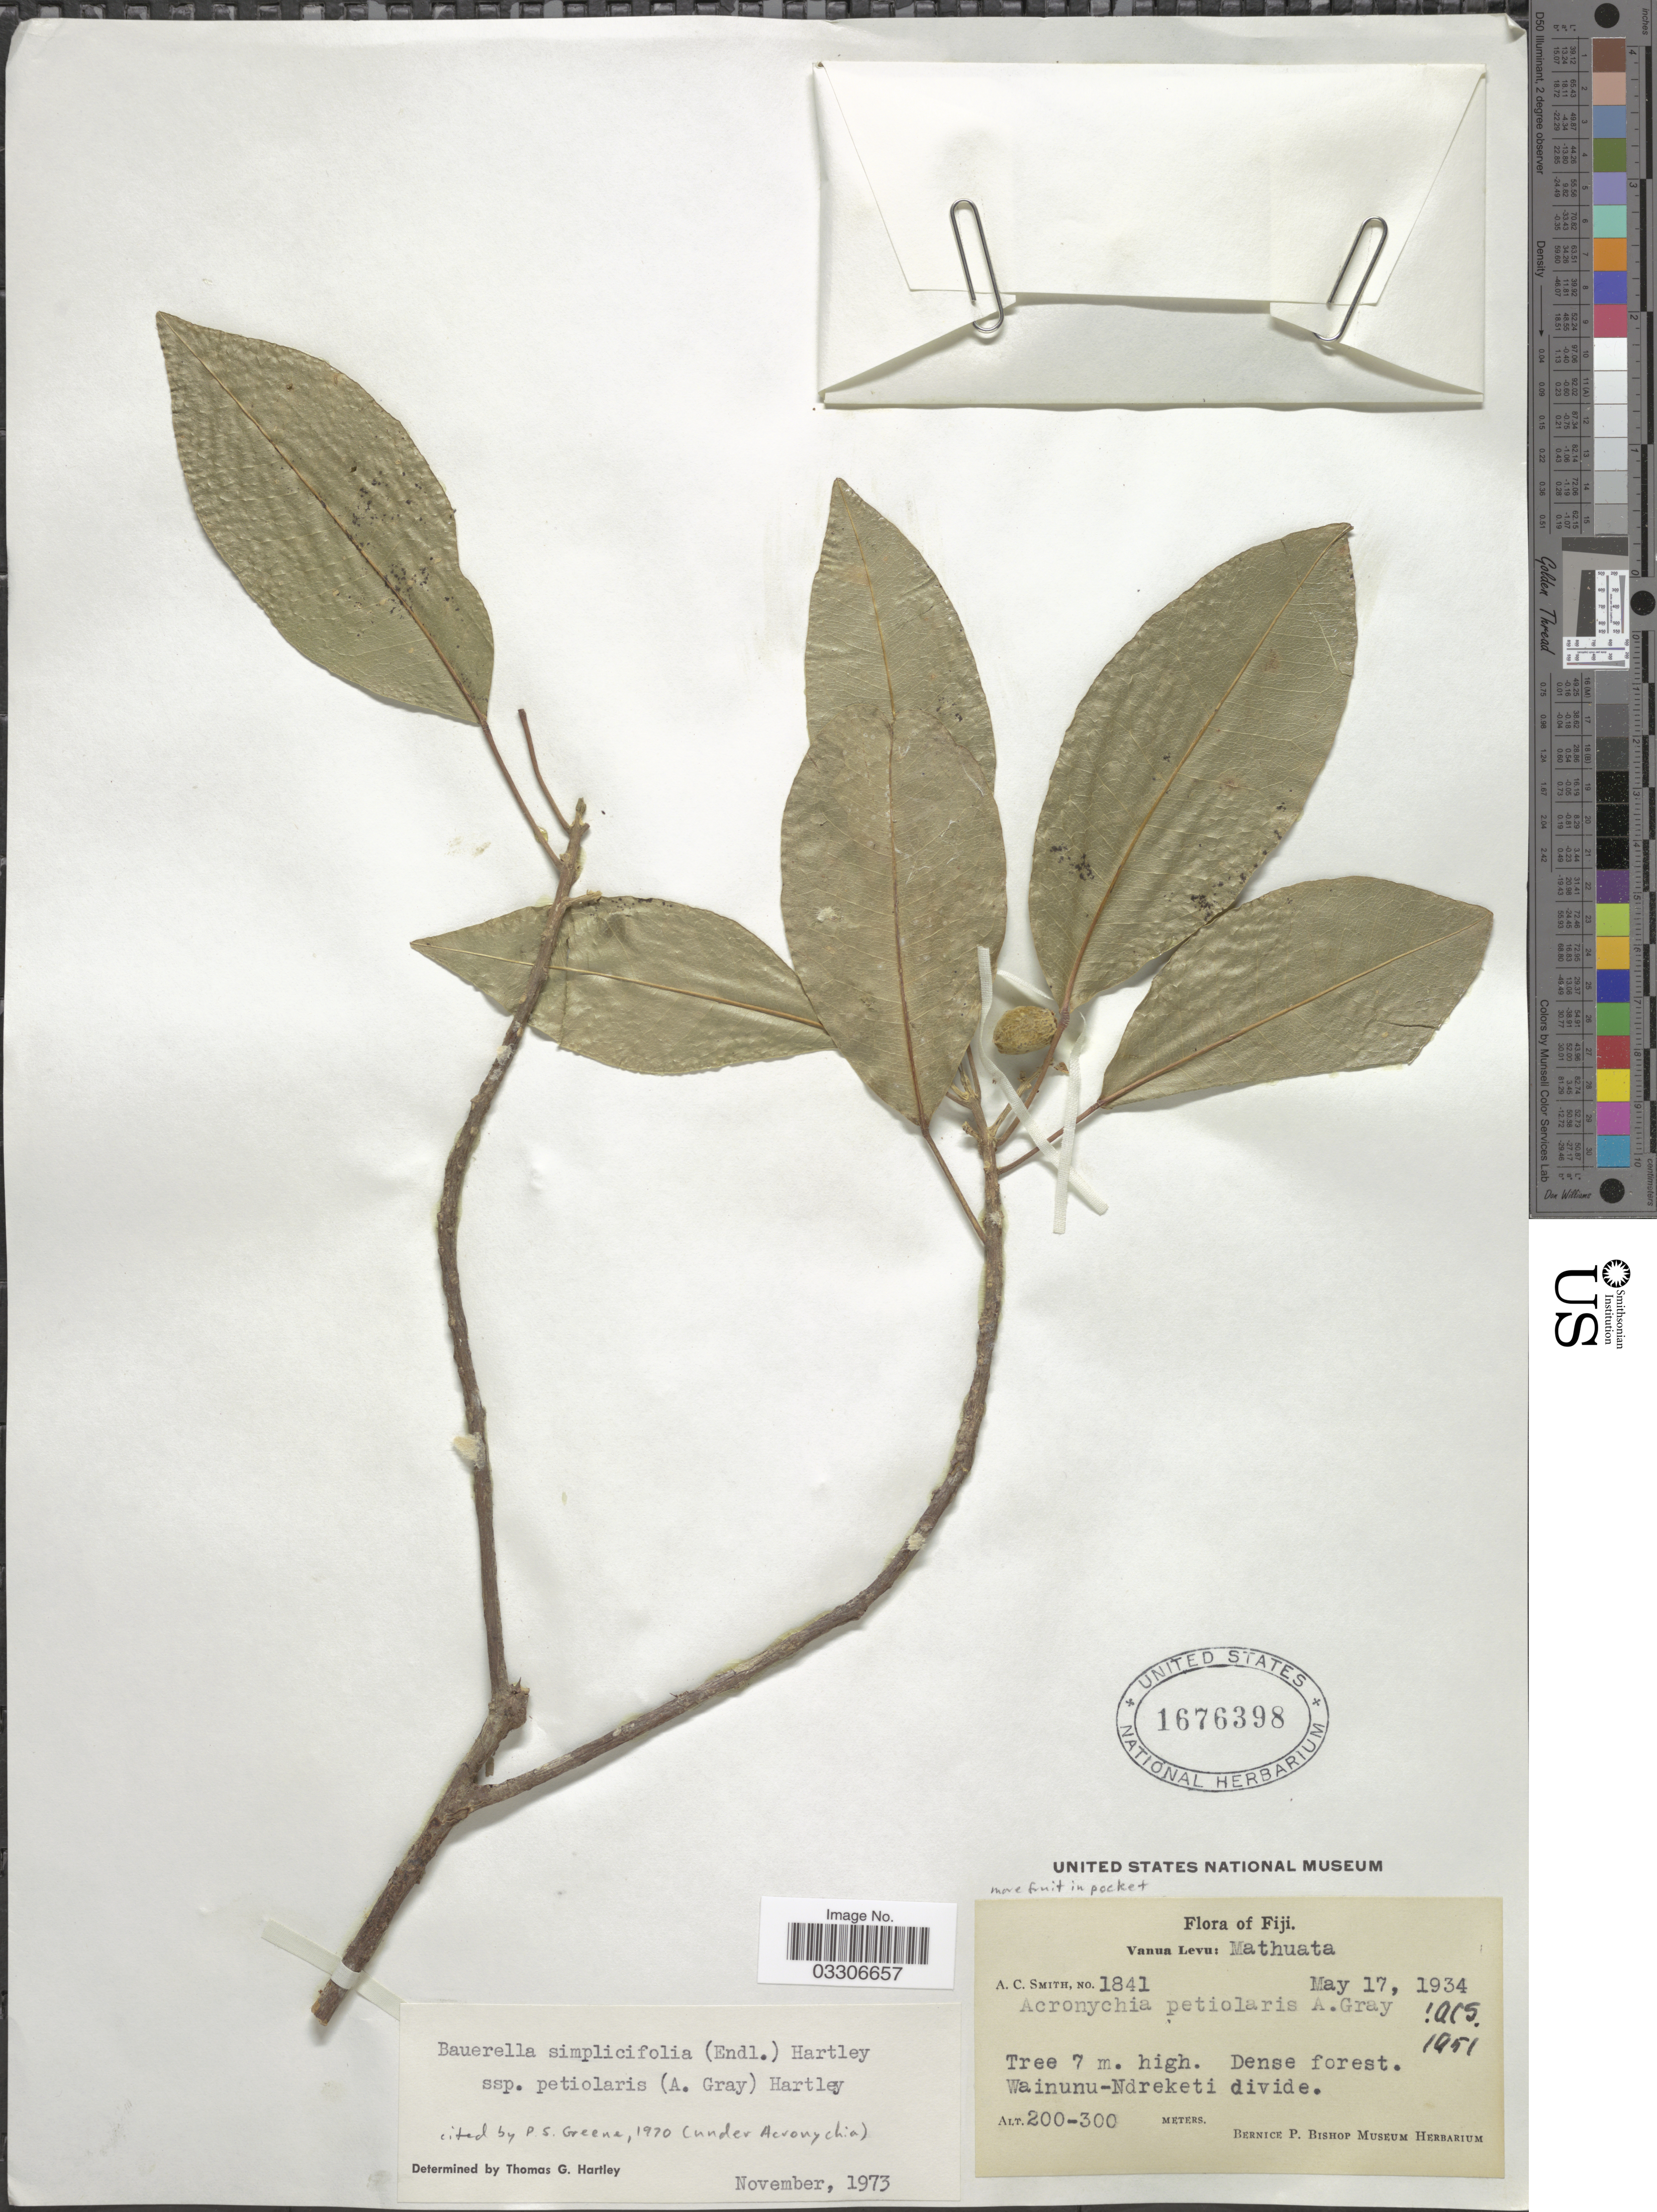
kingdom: Plantae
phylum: Tracheophyta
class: Magnoliopsida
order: Sapindales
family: Rutaceae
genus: Sarcomelicope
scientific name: Sarcomelicope petiolaris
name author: (A. Gray) A.C. Sm.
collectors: A. C. Smith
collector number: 1841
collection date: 1934-05-17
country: Fiji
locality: Vanua Levu: Mathuata. Wainunu-Ndreketi divide.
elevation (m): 200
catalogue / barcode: US 1676398